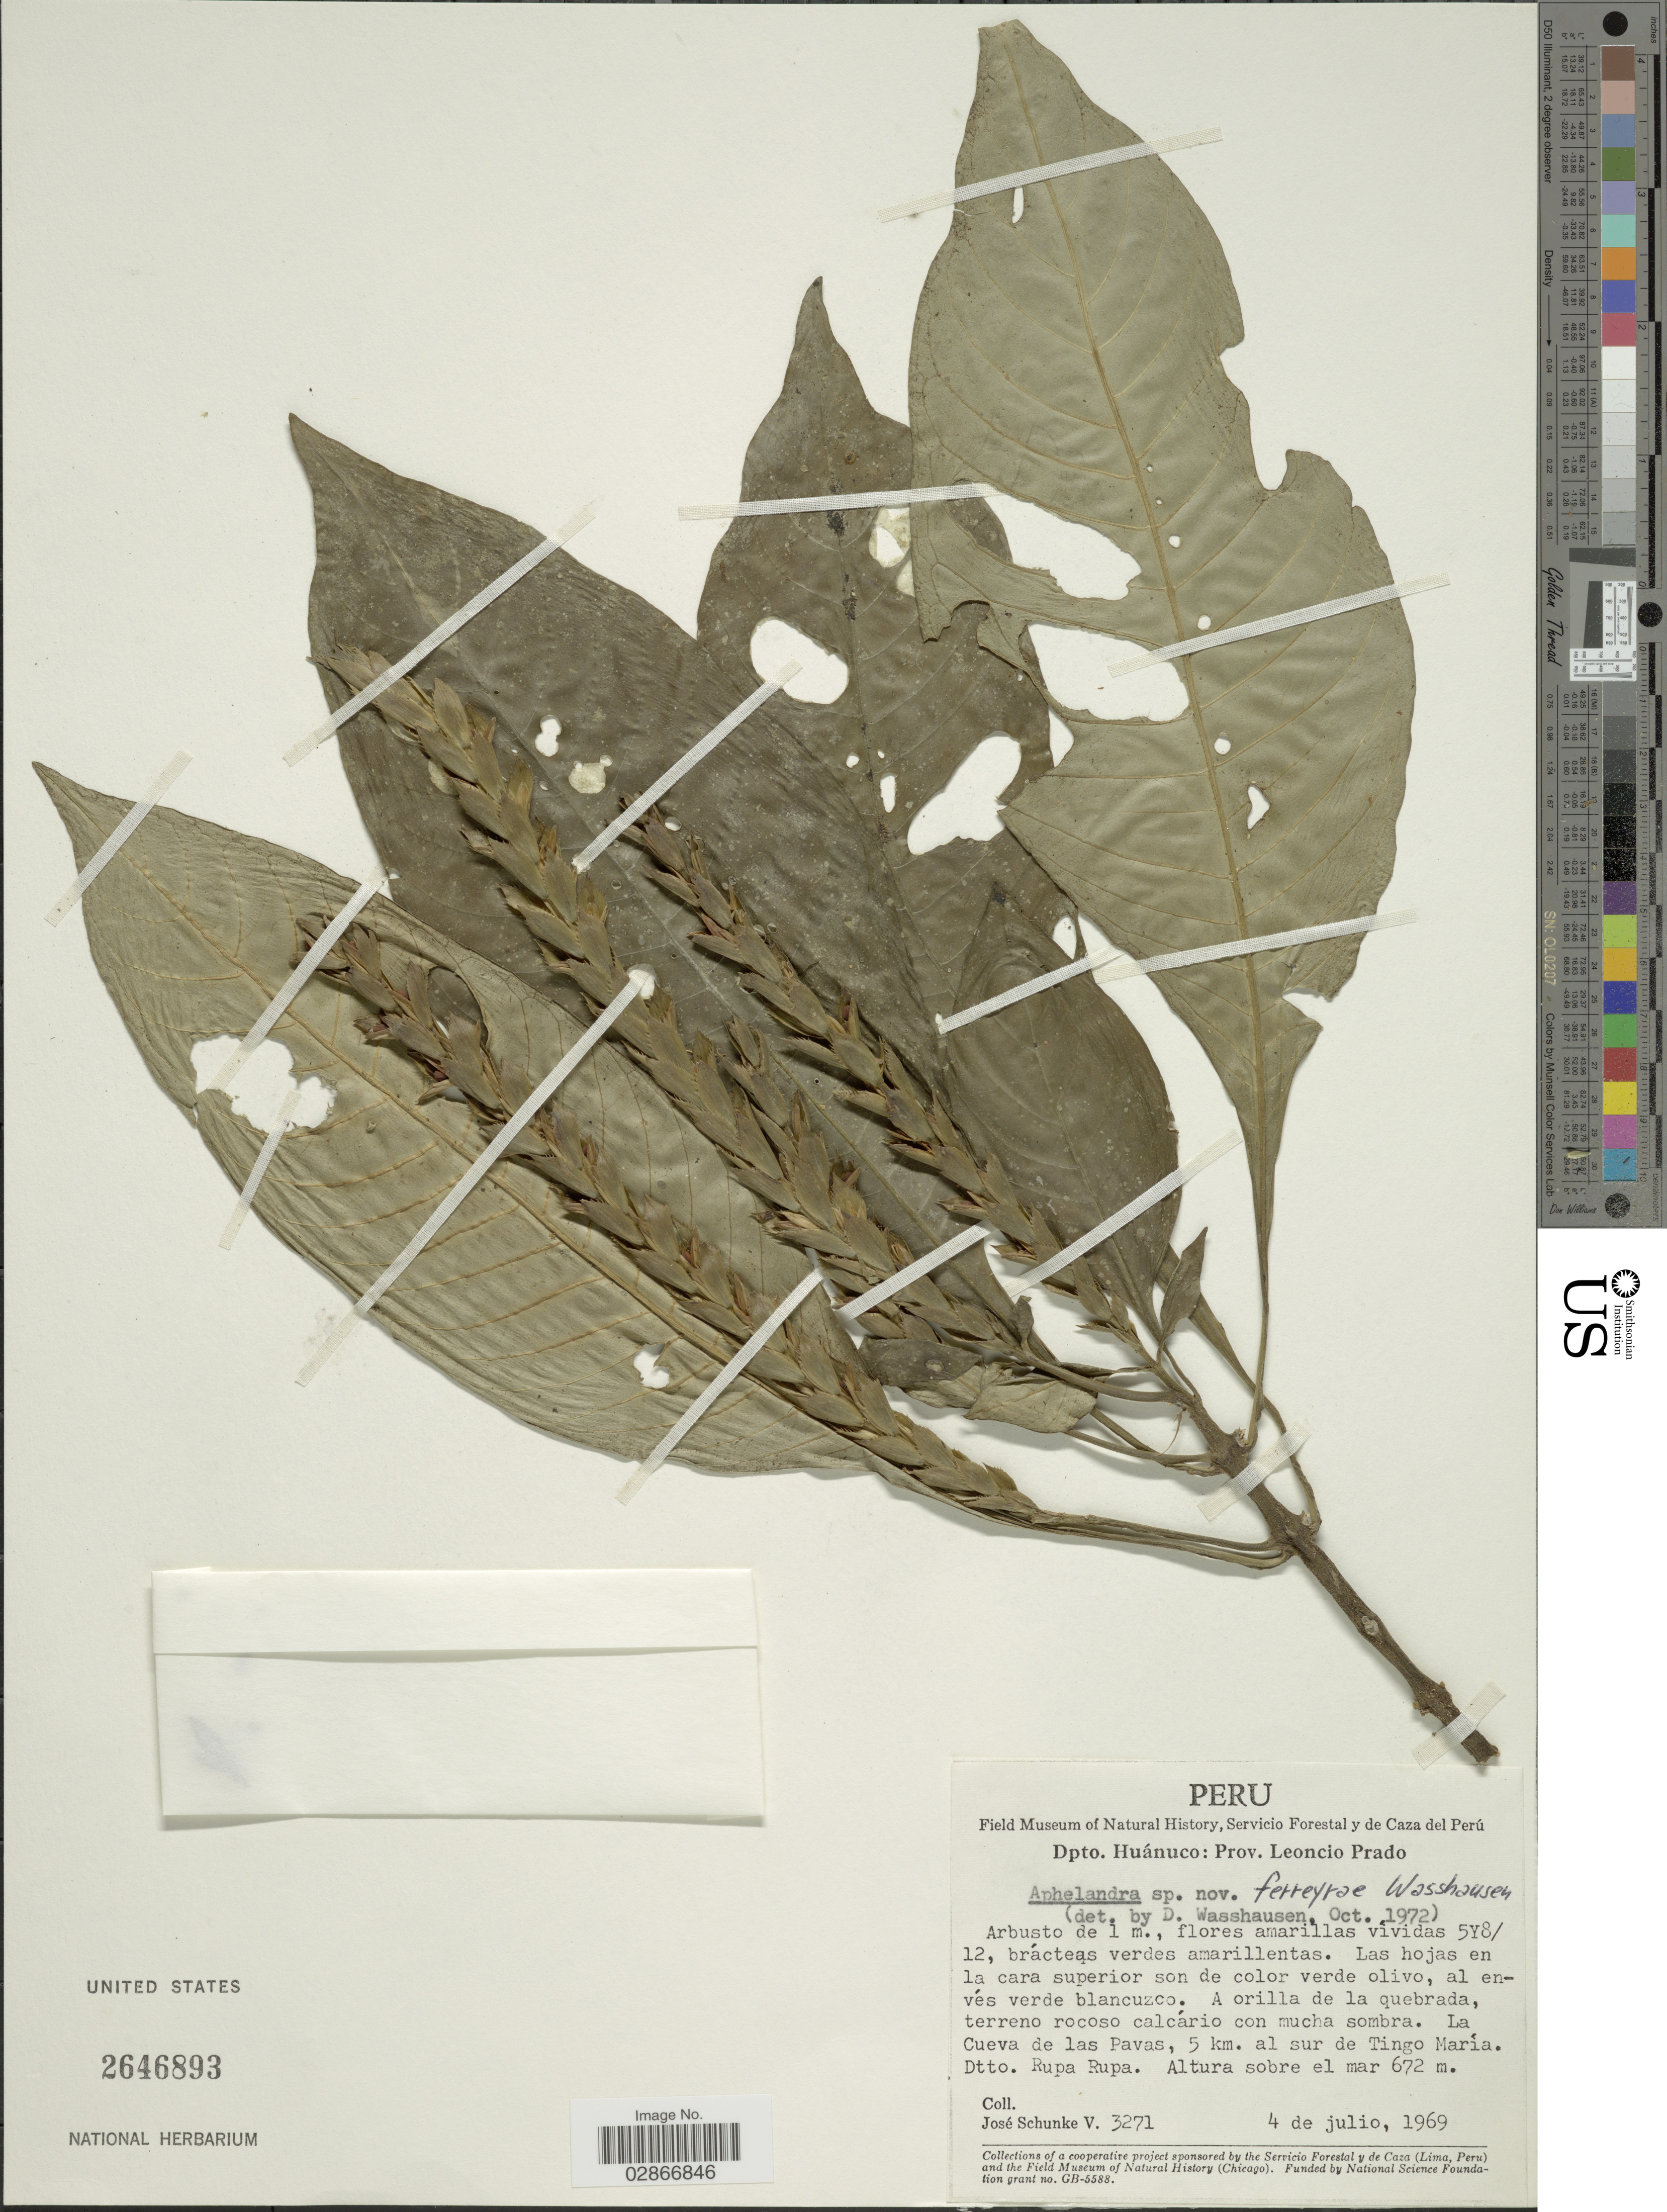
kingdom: Plantae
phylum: Tracheophyta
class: Magnoliopsida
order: Lamiales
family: Acanthaceae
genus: Aphelandra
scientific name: Aphelandra ferreyrae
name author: Wassh.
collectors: J. Schunke Vigo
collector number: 3271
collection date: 1969-07-04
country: Peru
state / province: Huánuco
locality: Dpto. Huánuco: Prov. Leoncio Prado. La Cueva de las Pavas, 5 km. al sur de Tingo María. Dtto. Rupa Rupa.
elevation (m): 672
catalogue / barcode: US 2646893